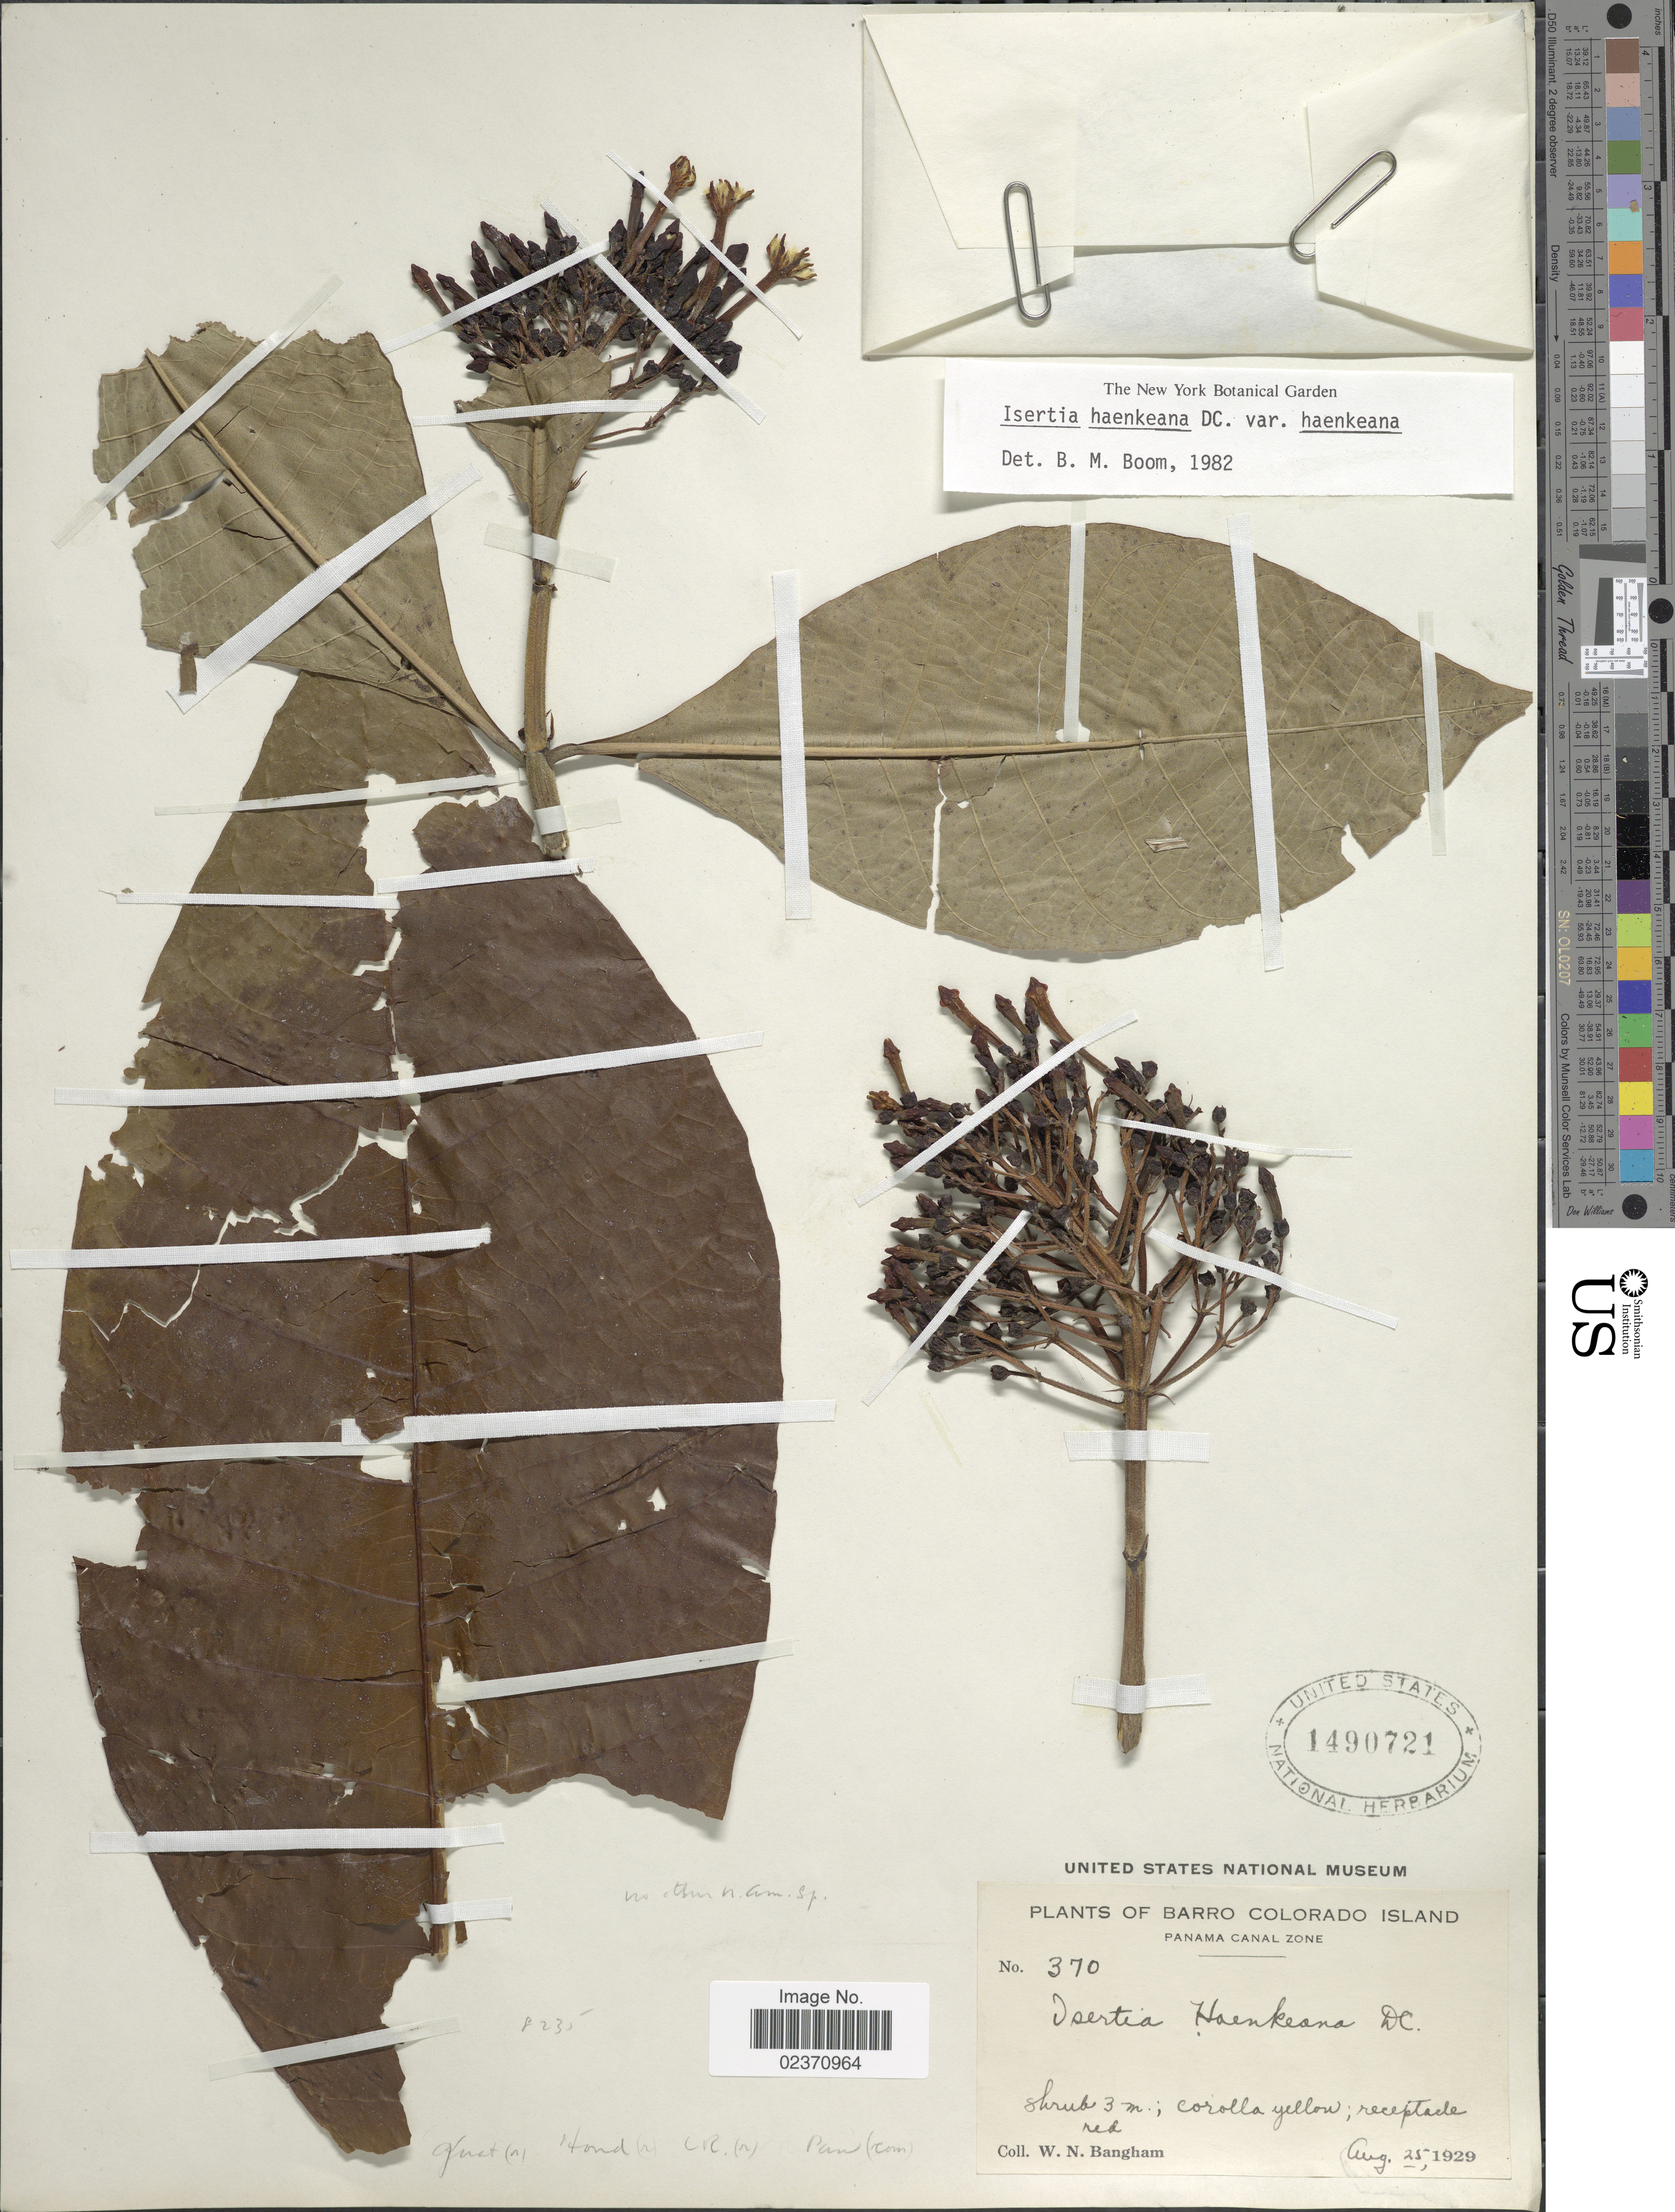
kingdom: Plantae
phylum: Tracheophyta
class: Magnoliopsida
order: Gentianales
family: Rubiaceae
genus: Isertia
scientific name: Isertia haenkeana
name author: DC.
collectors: W. Bangham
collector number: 370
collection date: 1929-08-25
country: Panama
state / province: Panamá Oeste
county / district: Canal Zone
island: Barro Colorado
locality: Barro Colorado Island. Panama Canal Zone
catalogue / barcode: US 1490721